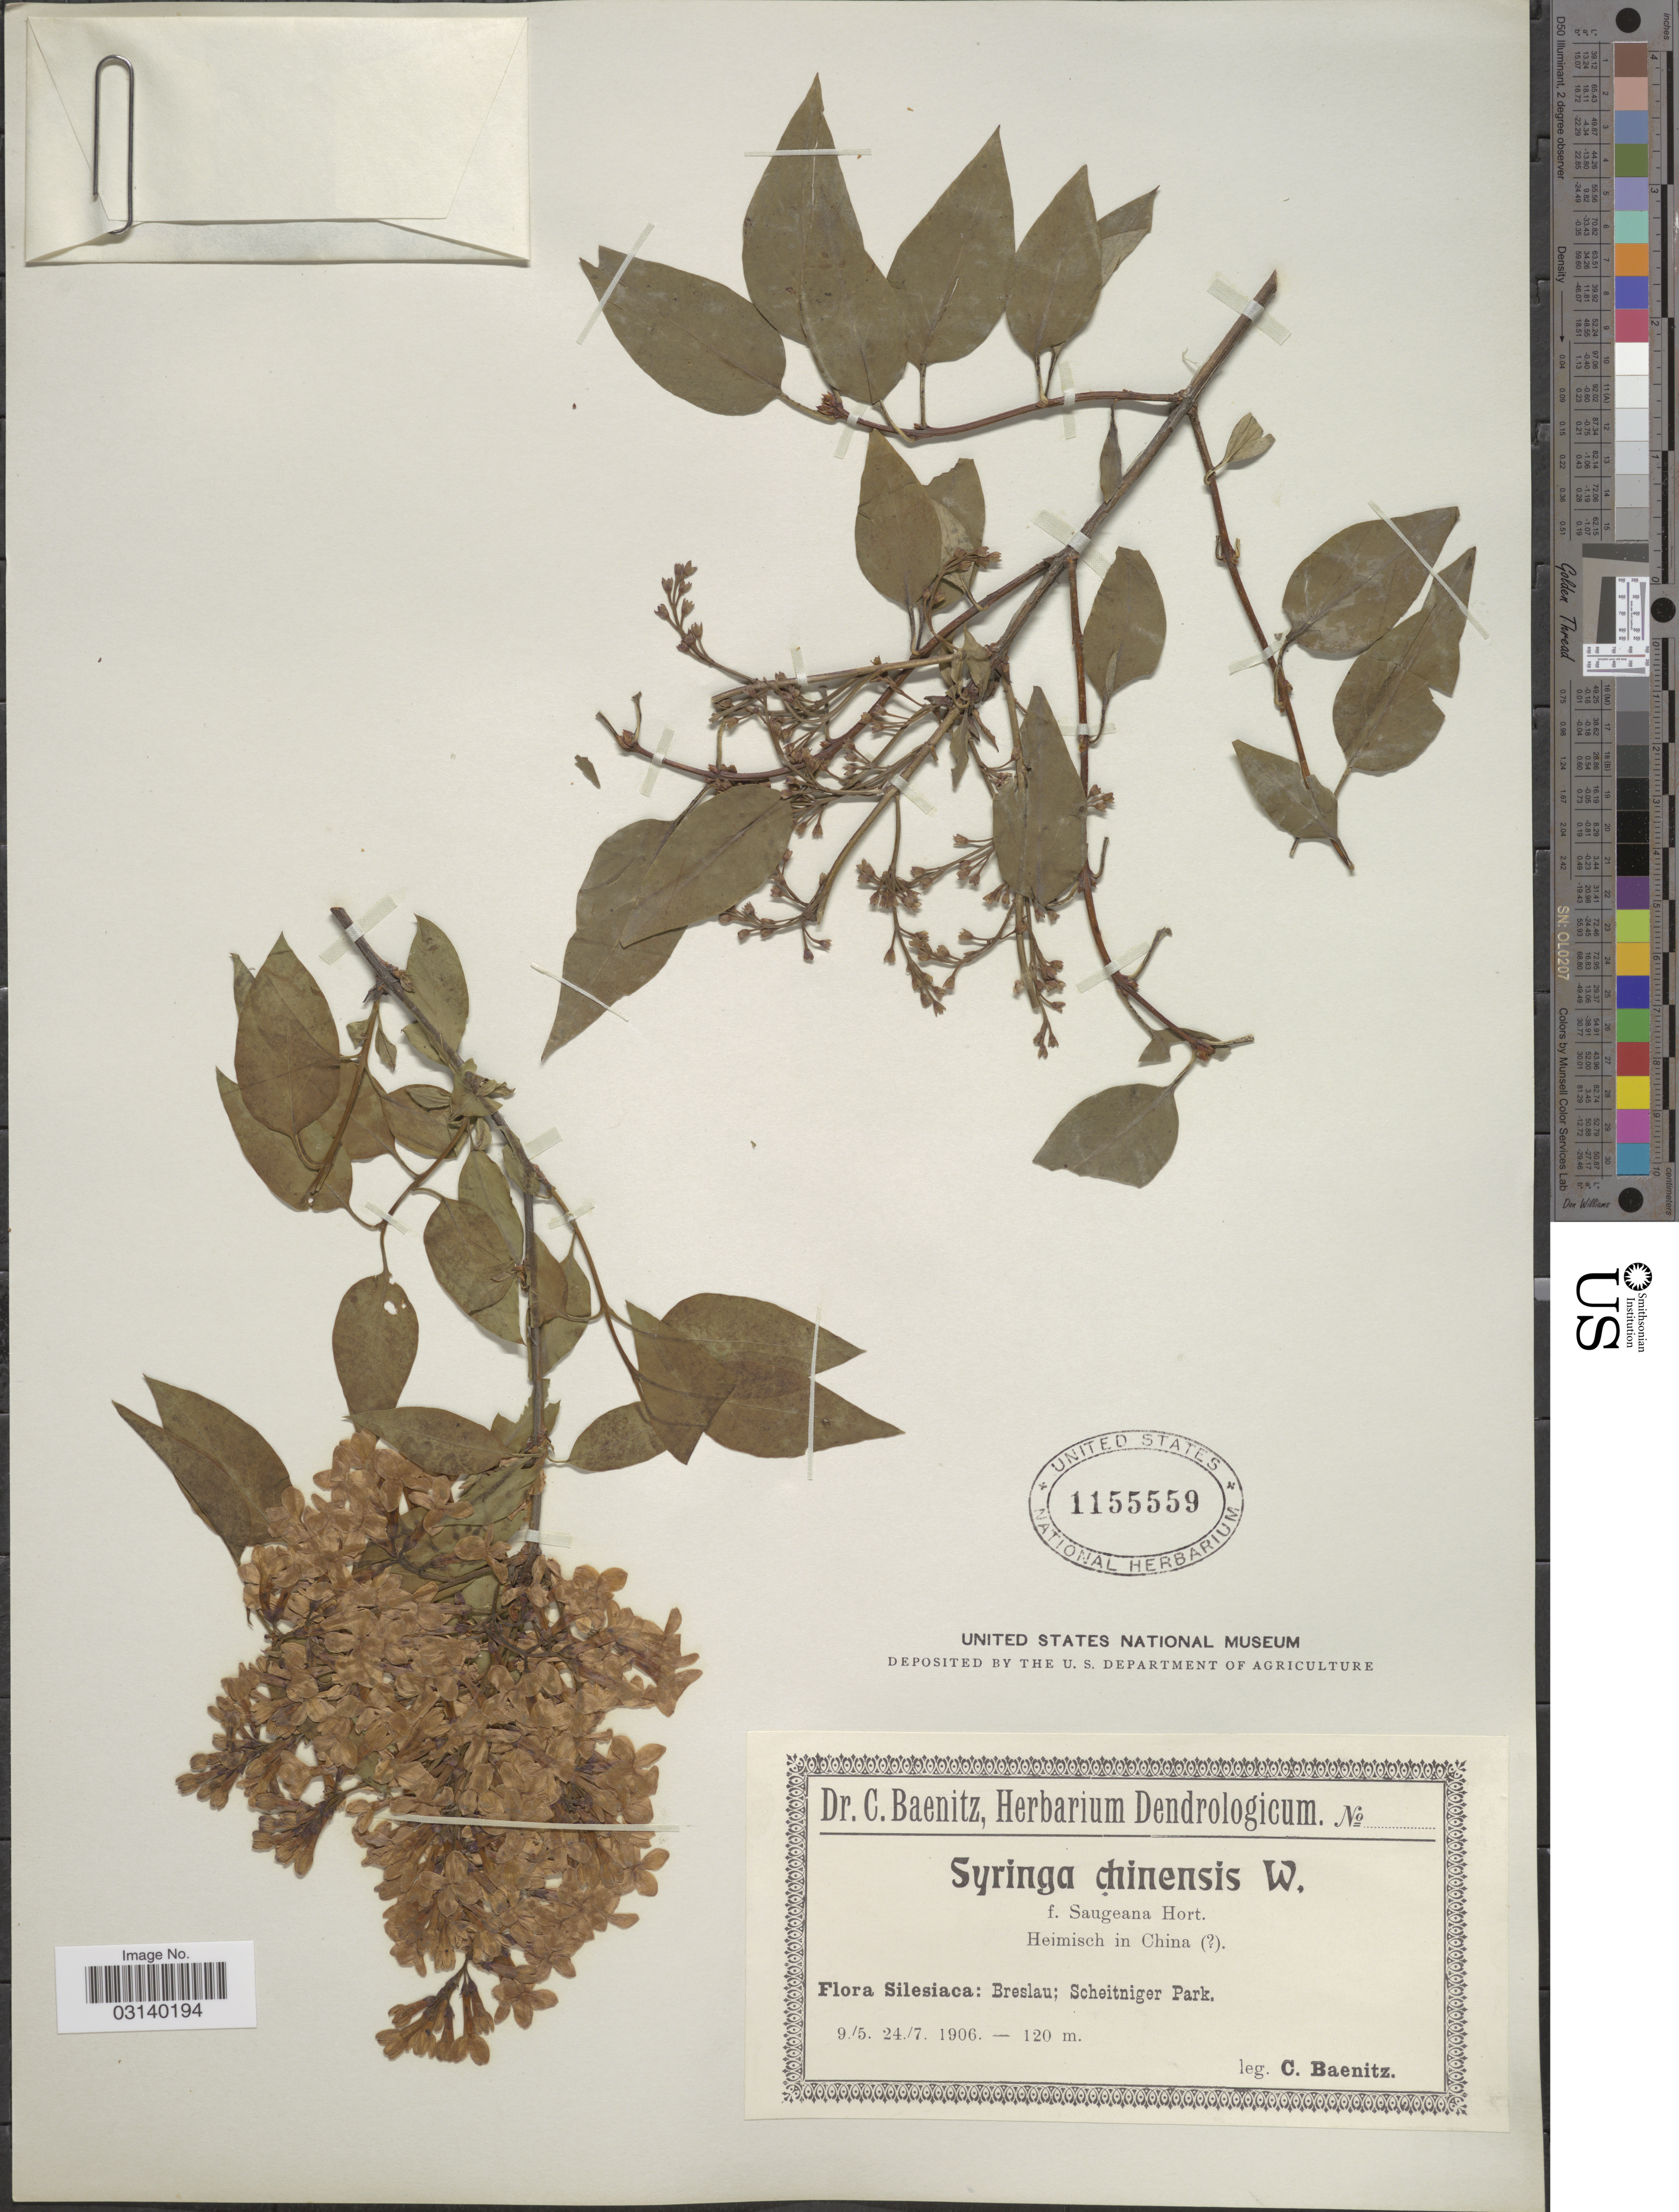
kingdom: Plantae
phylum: Tracheophyta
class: Magnoliopsida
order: Lamiales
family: Oleaceae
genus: Syringa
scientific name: Syringa chinensis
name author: Bunge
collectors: C. G. Baenitz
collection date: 1906-05-09/1906-07-24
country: Poland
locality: Silesiaca: Breslau; Scheitniger Park.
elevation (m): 120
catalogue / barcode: US 1155559